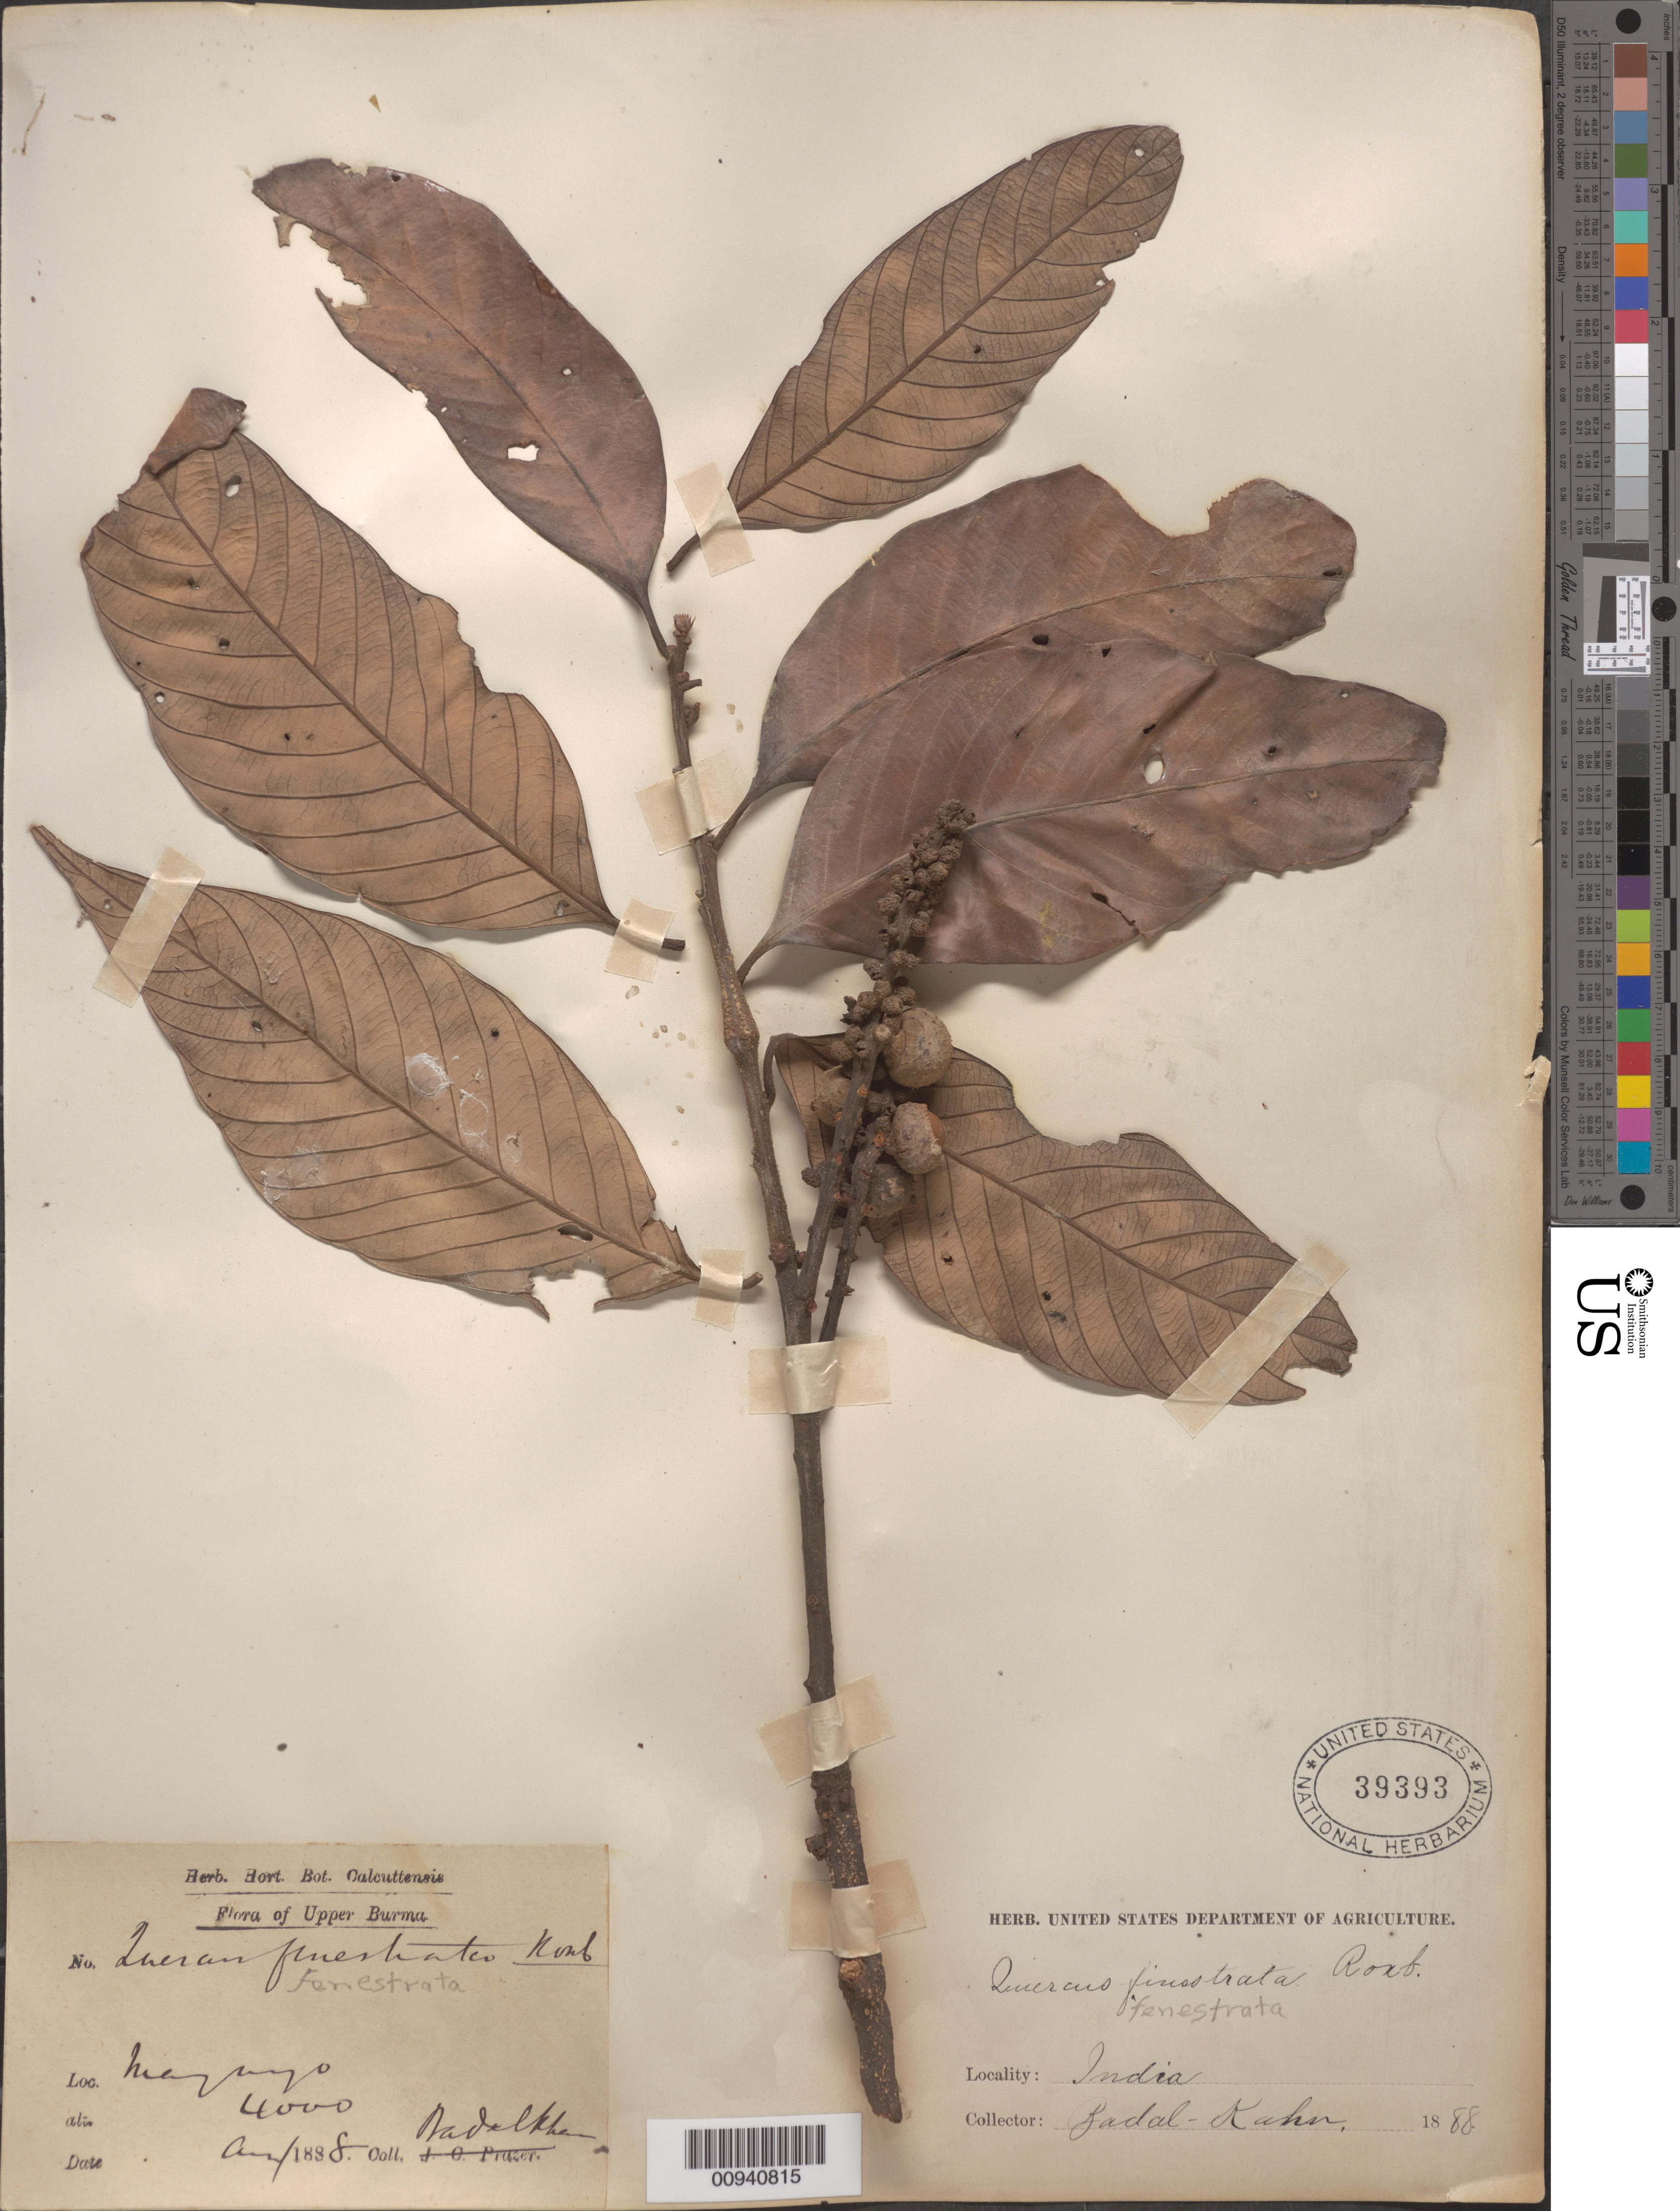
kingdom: Plantae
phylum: Tracheophyta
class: Magnoliopsida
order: Fagales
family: Fagaceae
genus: Quercus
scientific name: Quercus fenestrata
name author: Roxb.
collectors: B. Khan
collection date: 1888-08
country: Myanmar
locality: Upper Burma, Maymyo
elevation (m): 1219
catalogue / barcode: US 39393